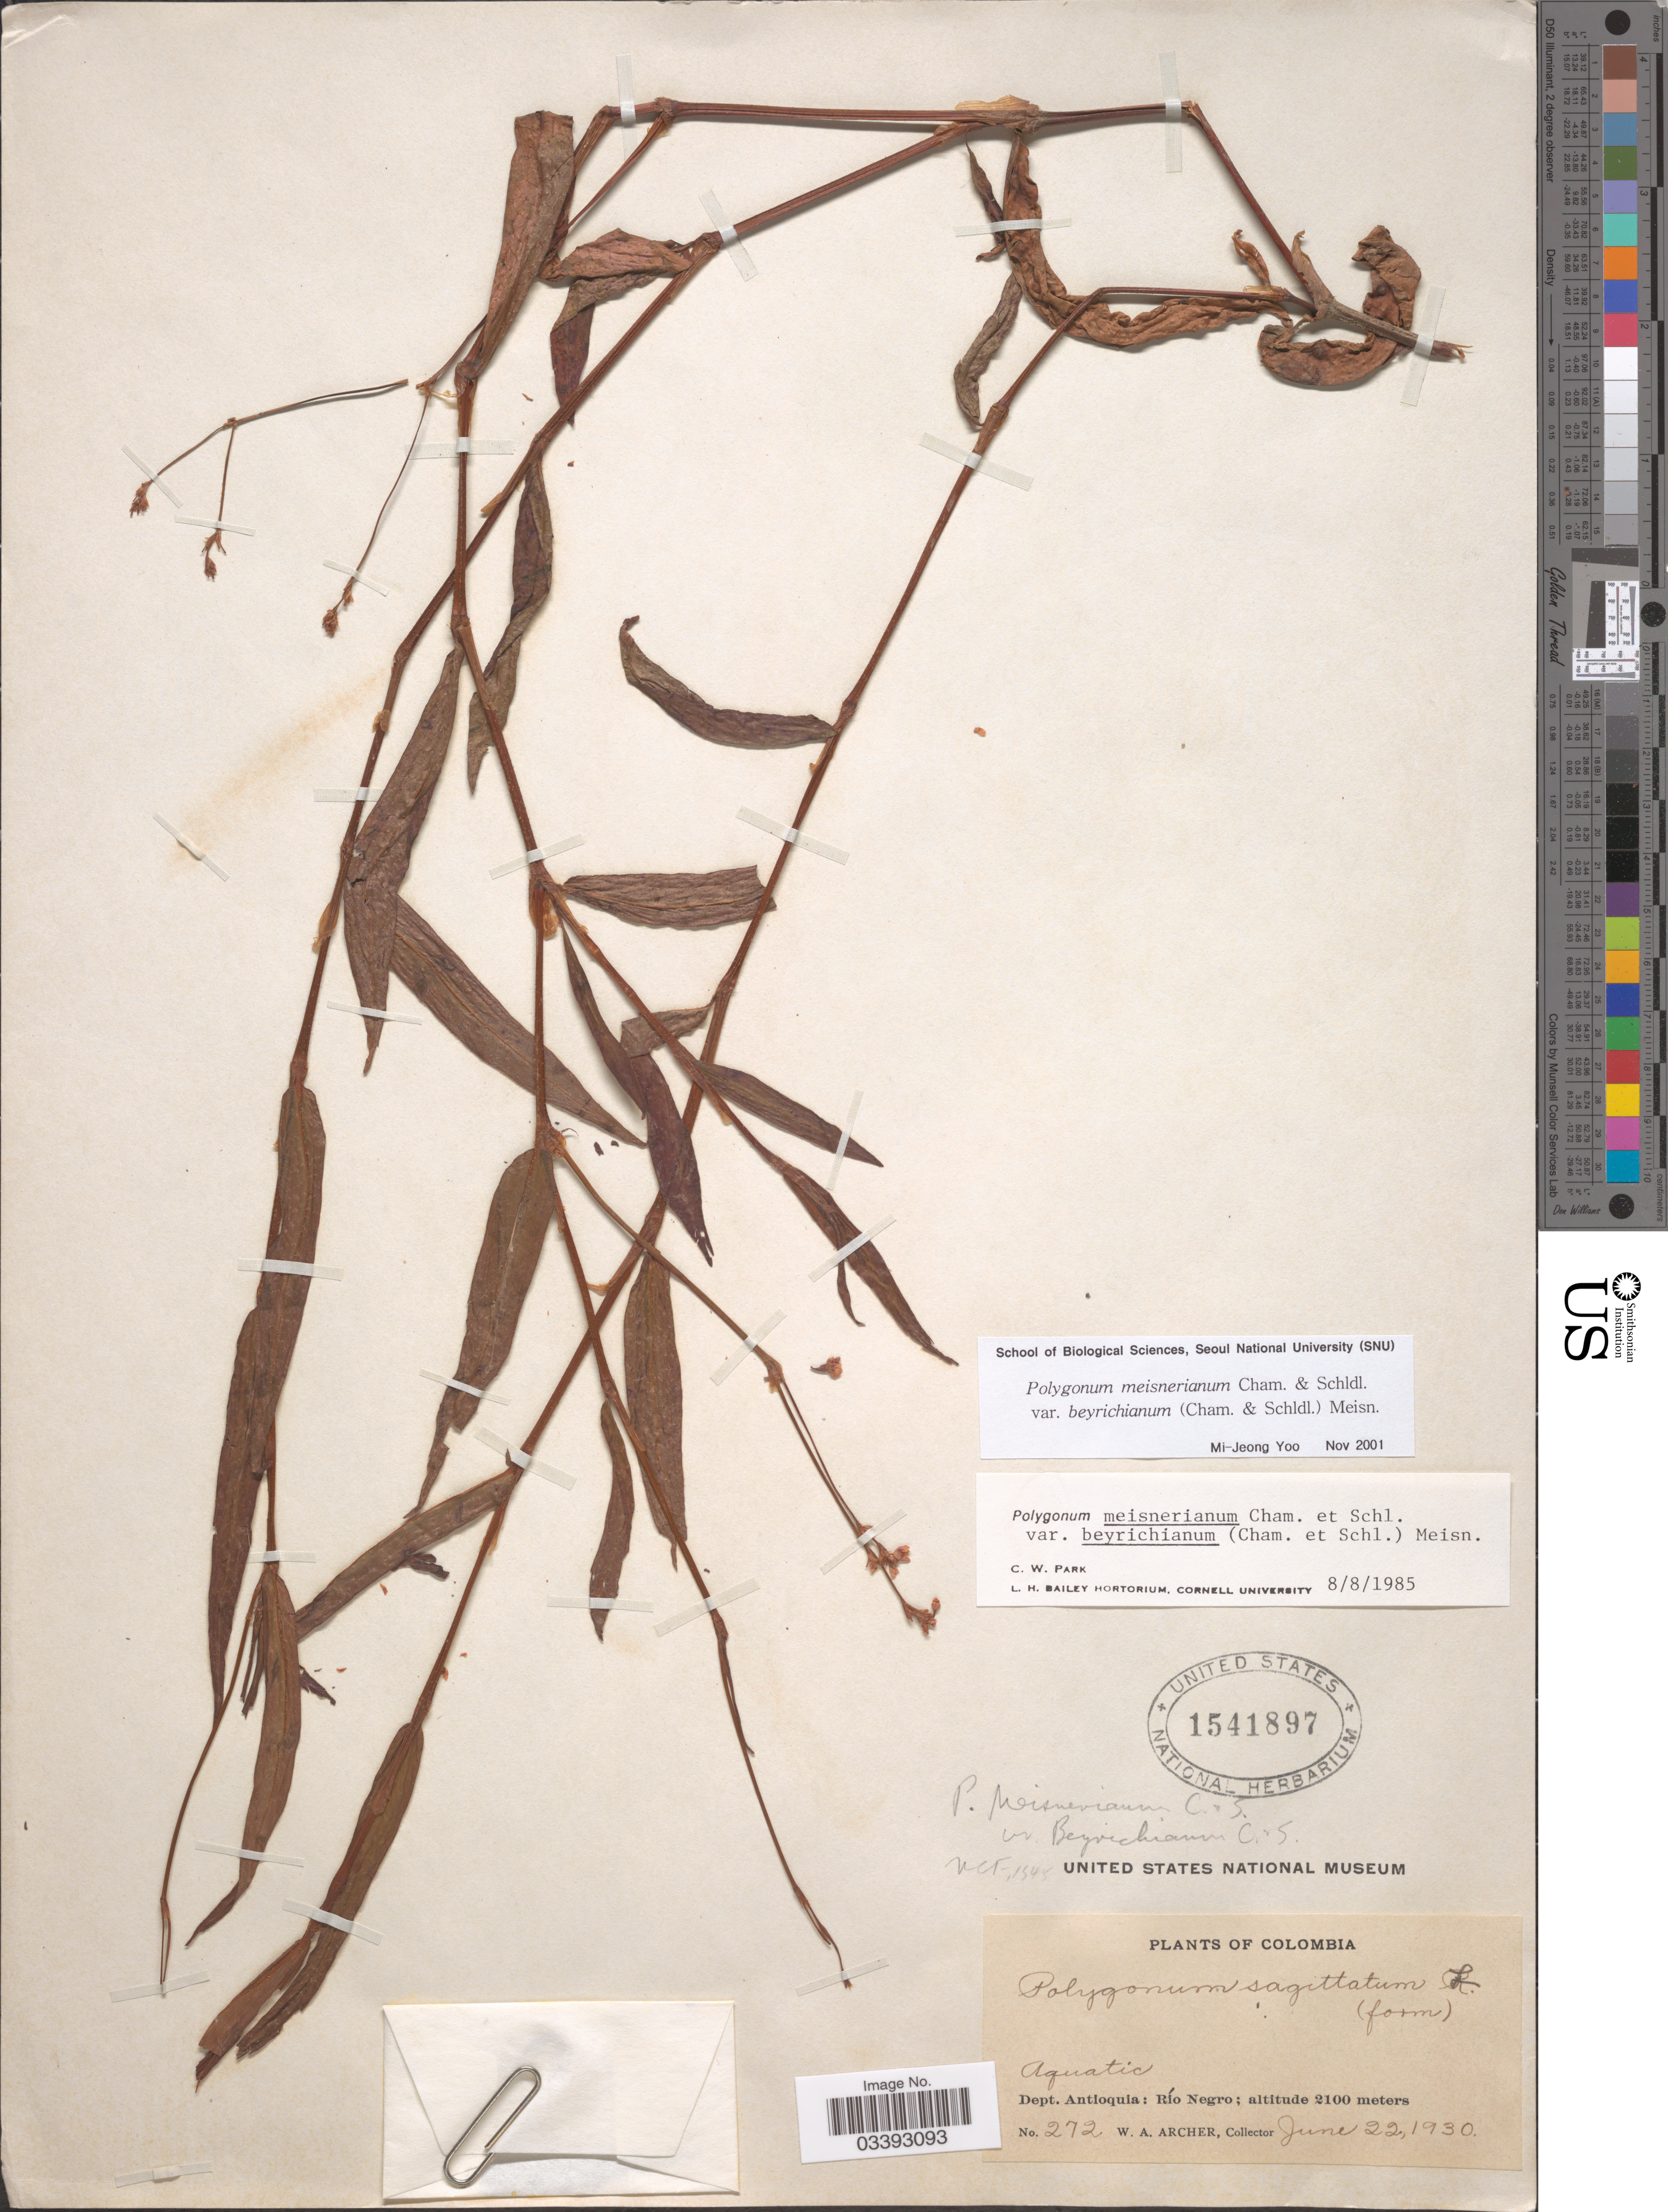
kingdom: Plantae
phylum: Tracheophyta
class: Magnoliopsida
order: Caryophyllales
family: Polygonaceae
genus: Polygonum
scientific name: Polygonum meisnerianum var. beyrichianum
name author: (Cham. & Schltdl.) Meisn.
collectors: W. Archer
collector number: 272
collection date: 1930-06-22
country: Colombia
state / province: Antioquia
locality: Aquatic. Dept. Antioquia: Río Negro.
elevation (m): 2100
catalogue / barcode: US 1541897